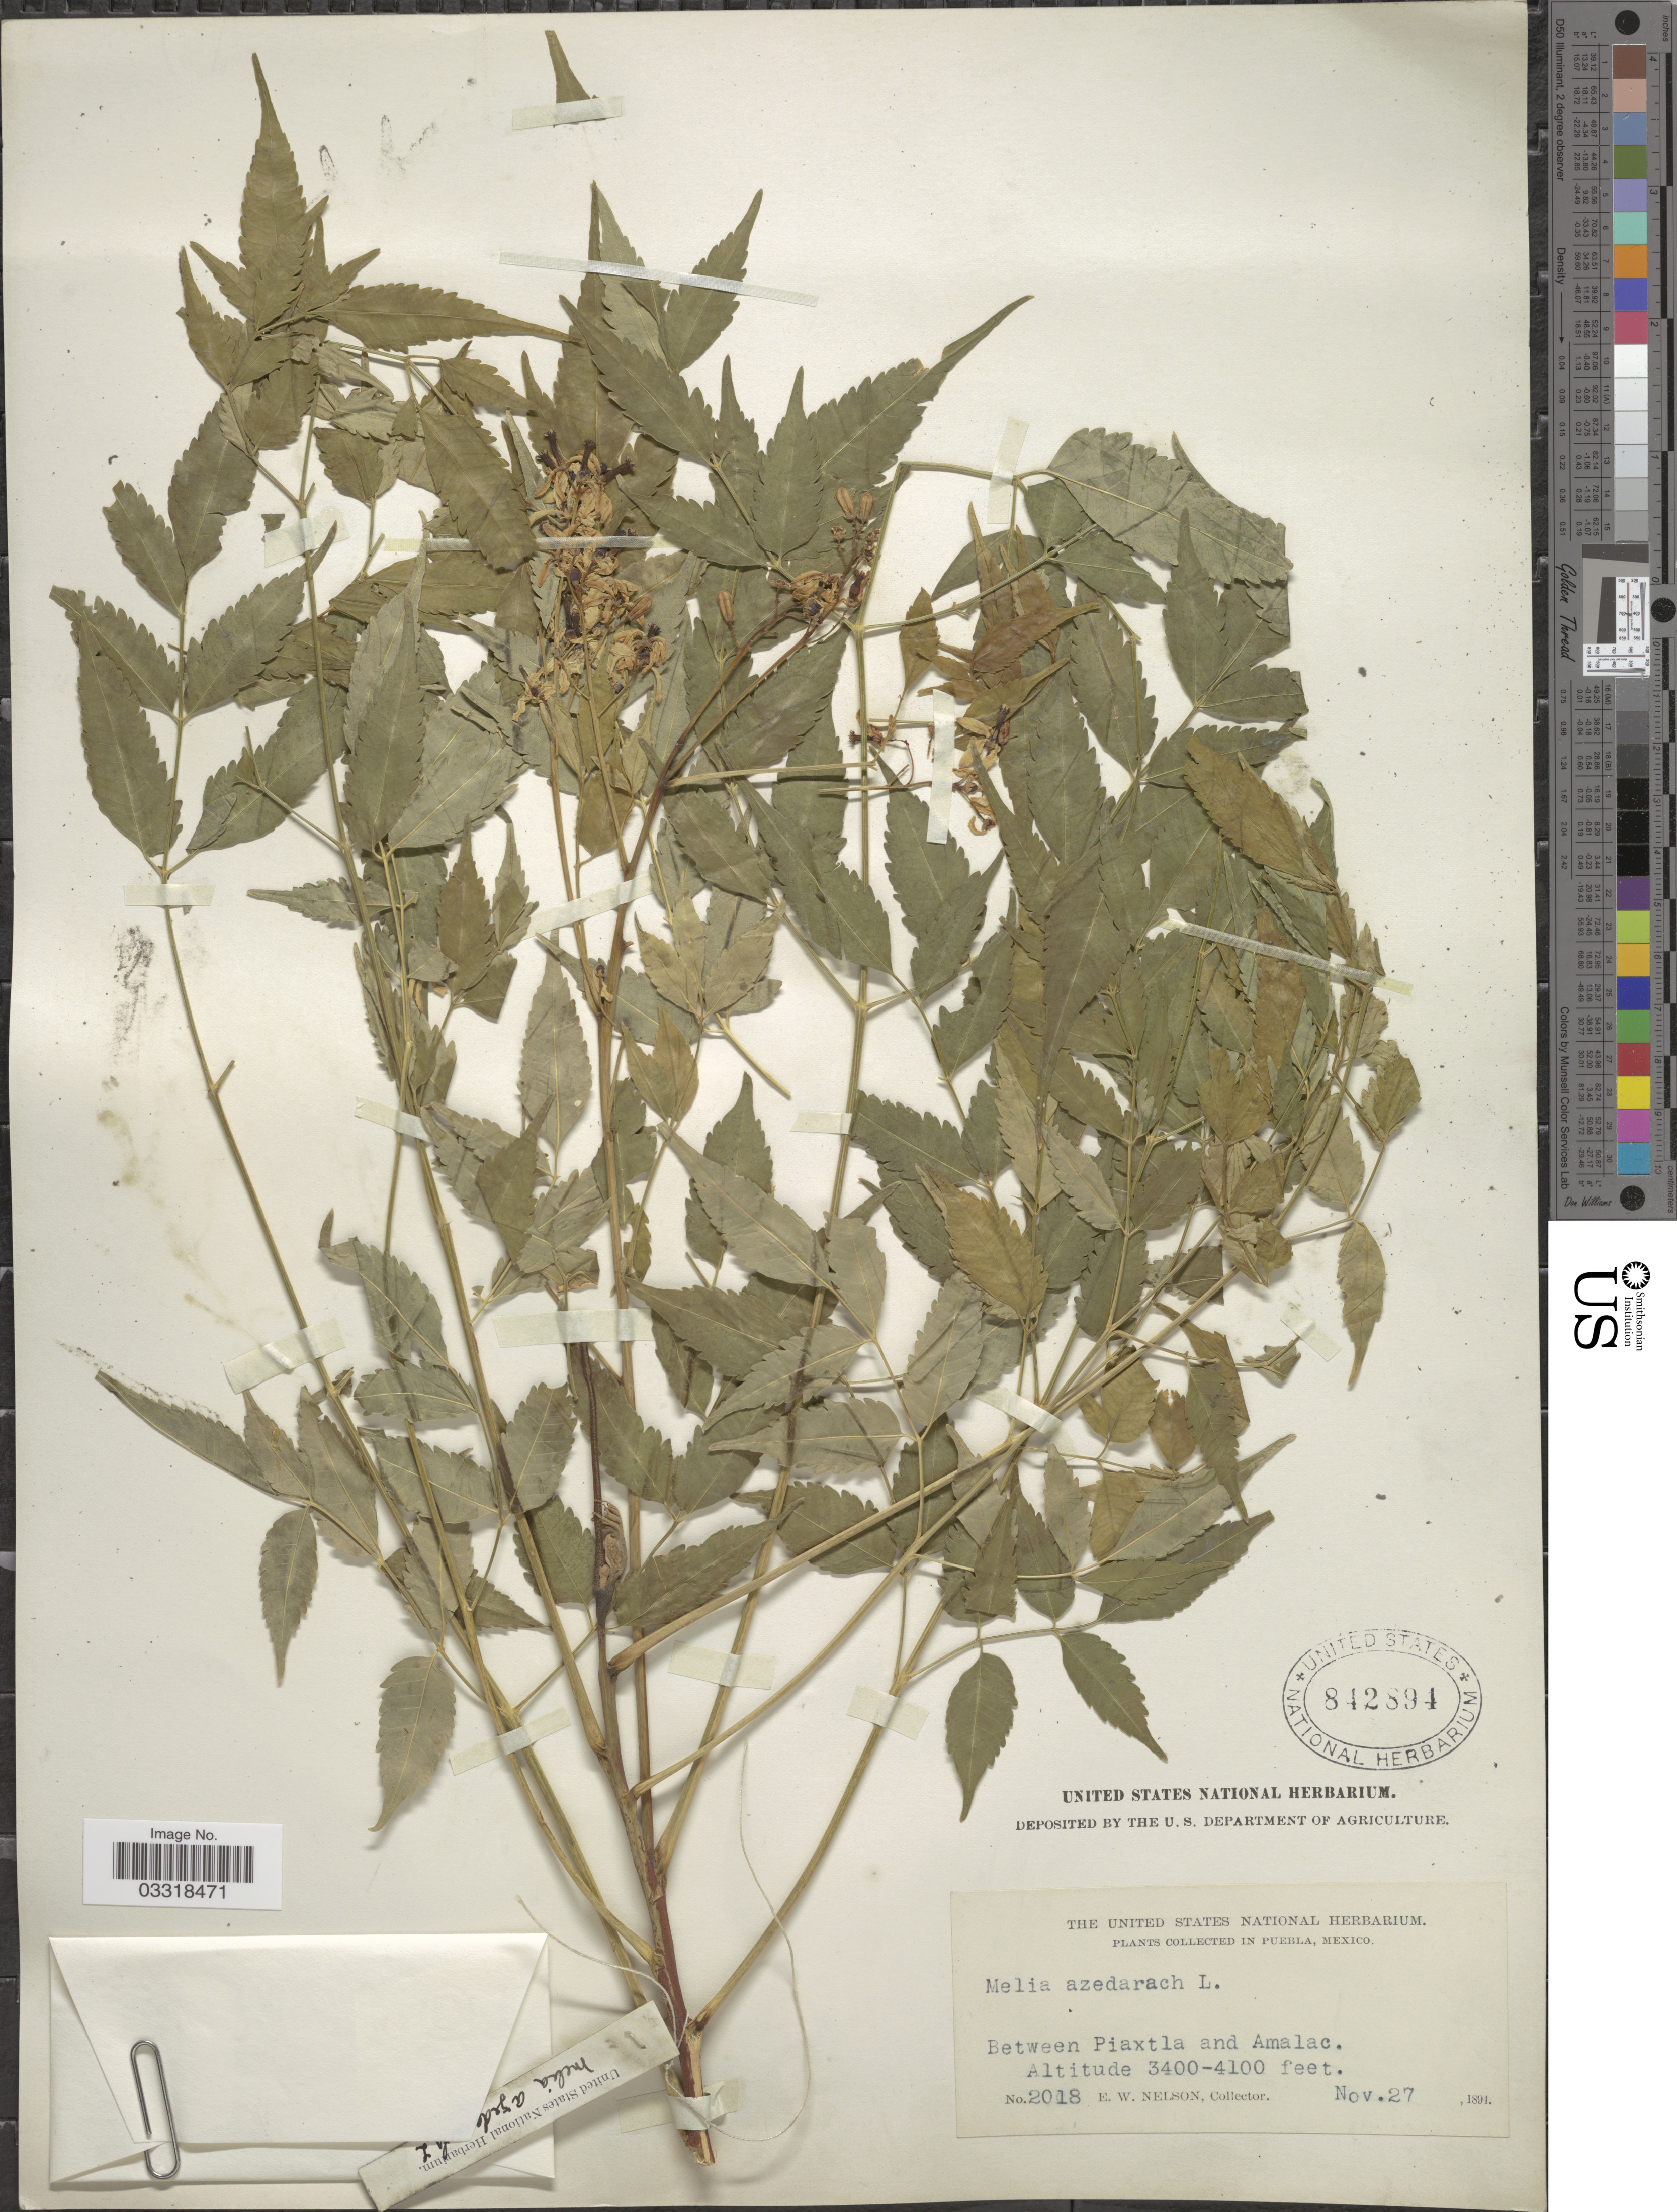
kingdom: Plantae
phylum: Tracheophyta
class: Magnoliopsida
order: Sapindales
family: Meliaceae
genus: Melia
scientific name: Melia azedarach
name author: L.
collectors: E. W. Nelson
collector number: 2018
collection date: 1894-11-27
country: Mexico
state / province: Puebla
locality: Between Piaxtla and Amalac.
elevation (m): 1036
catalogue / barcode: US 842894